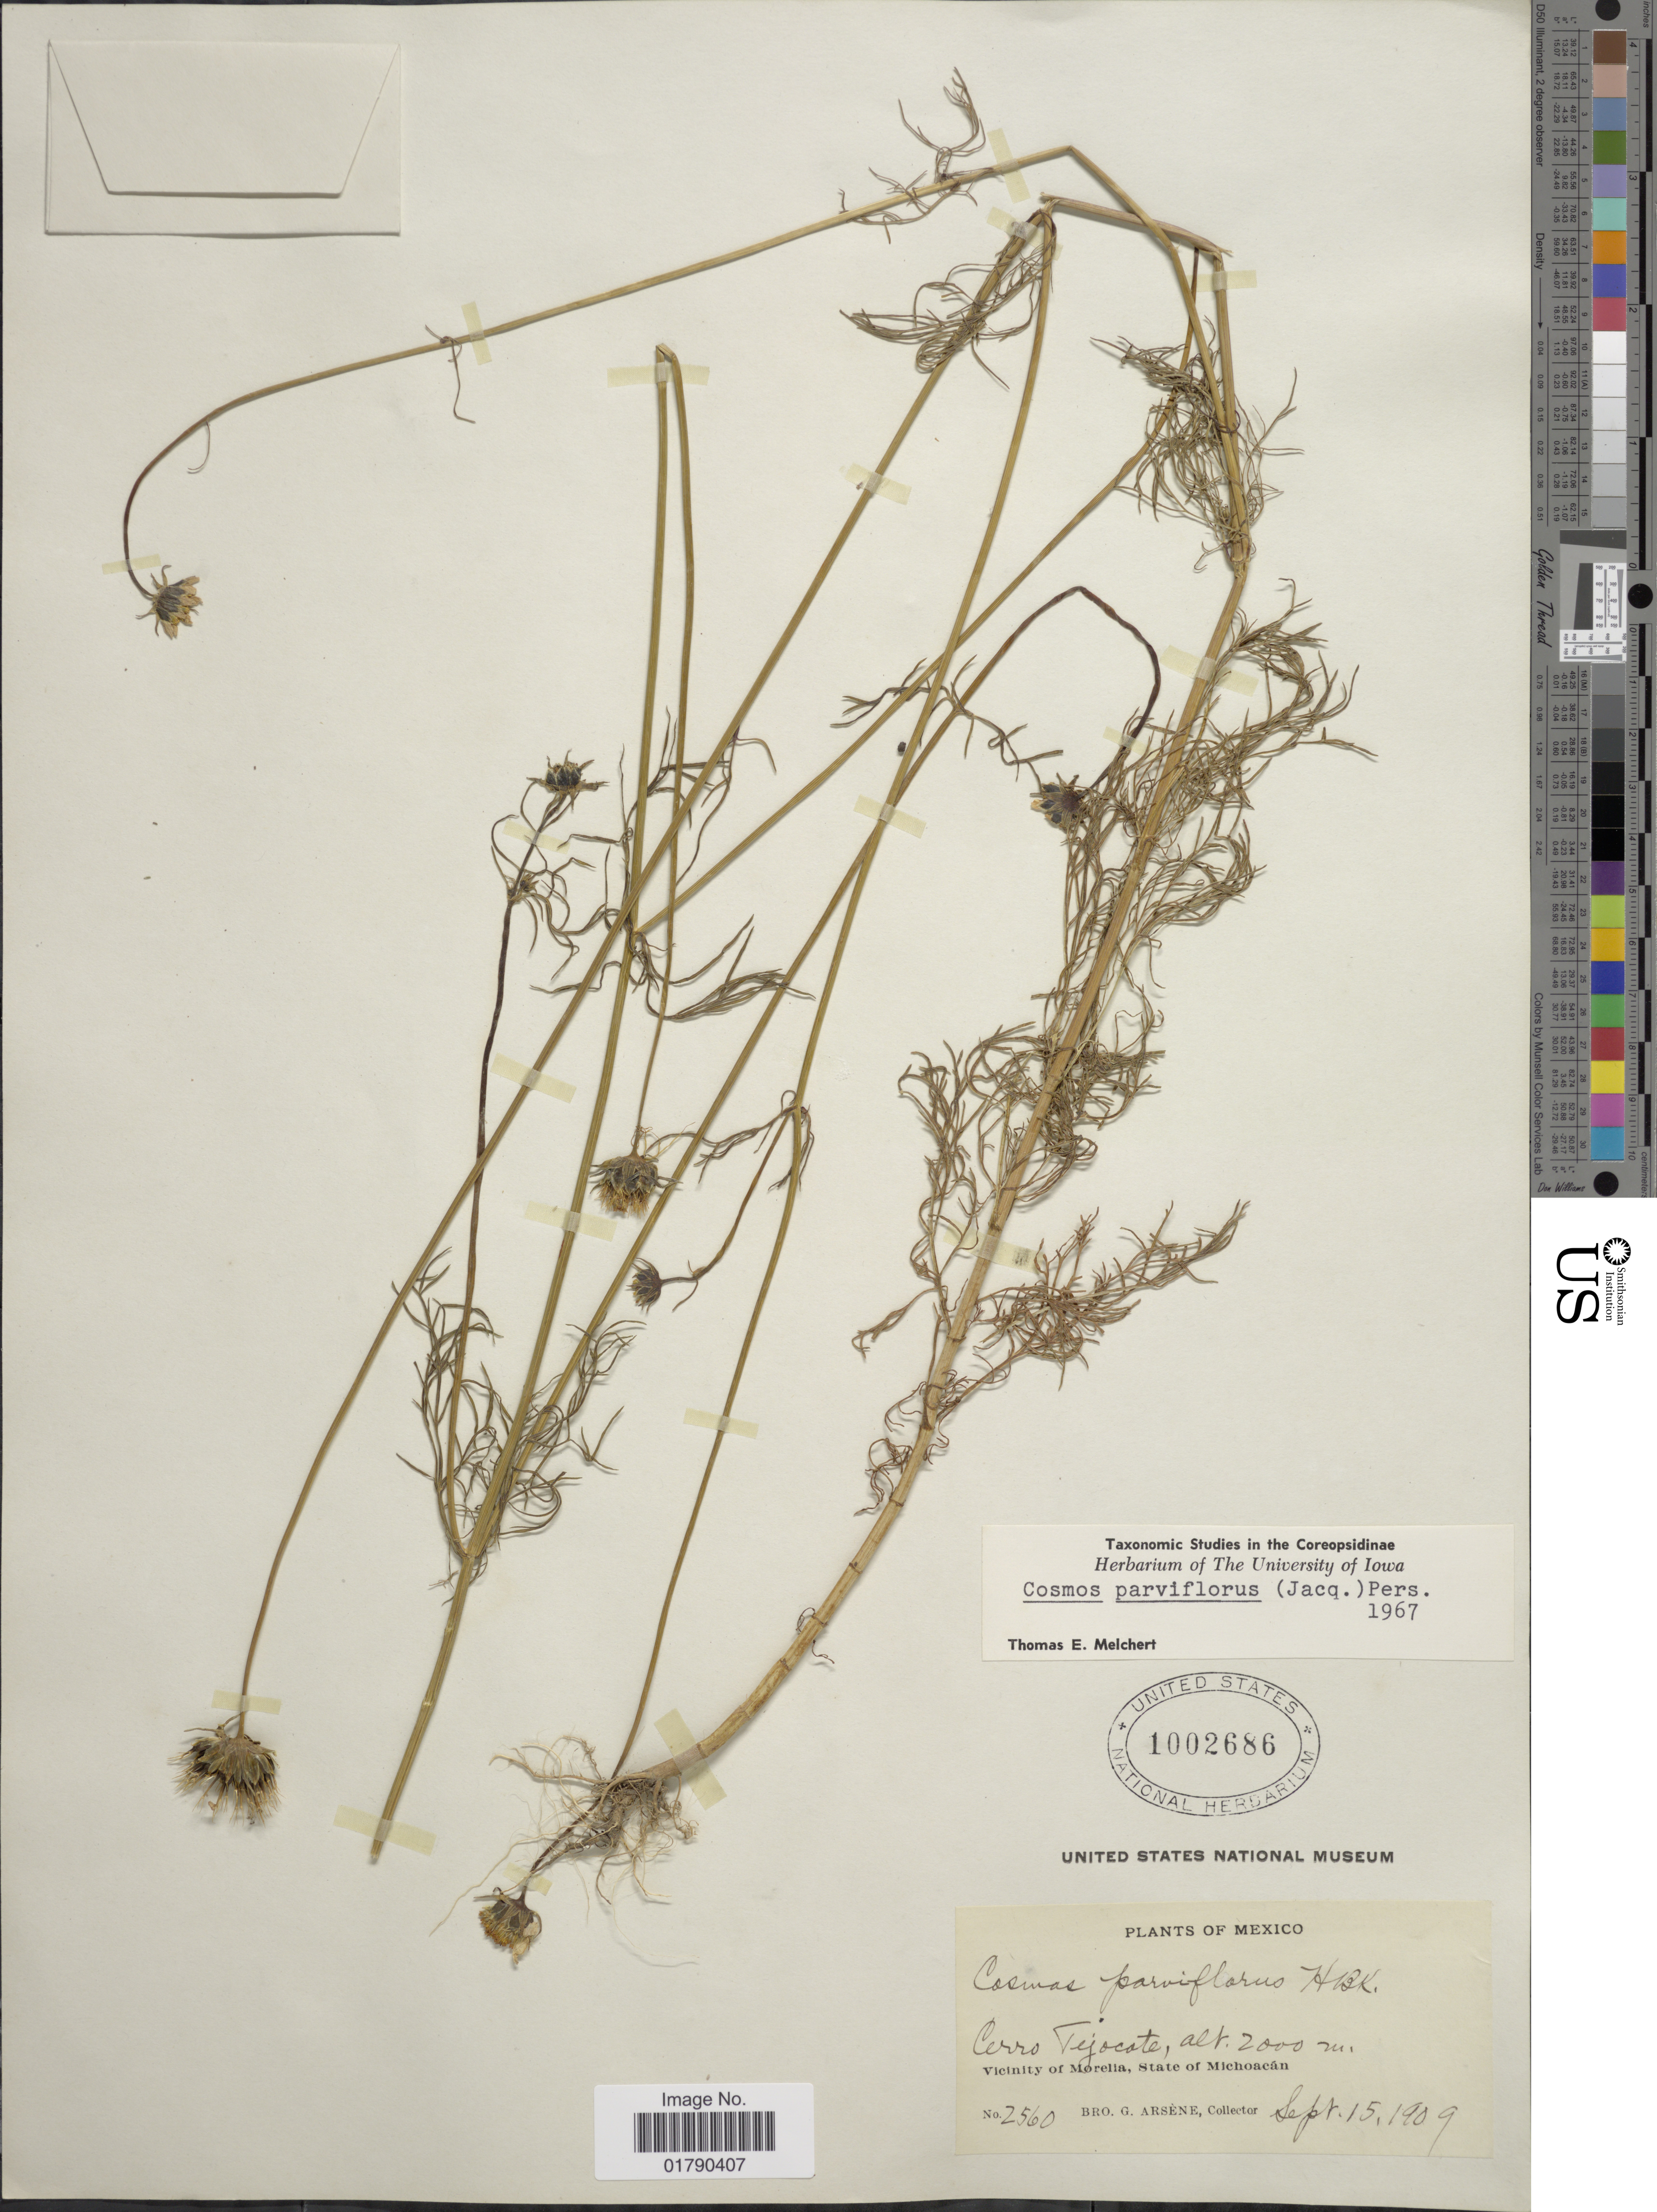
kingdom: Plantae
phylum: Tracheophyta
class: Magnoliopsida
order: Asterales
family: Asteraceae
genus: Cosmos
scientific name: Cosmos parviflorus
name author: (Jacq.) Pers.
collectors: Bro. G. Arsène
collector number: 2560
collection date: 1909-09-15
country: Mexico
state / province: Michoacán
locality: Cerro Tejocote. Vicinity of Morelia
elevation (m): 2000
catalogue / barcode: US 1002686